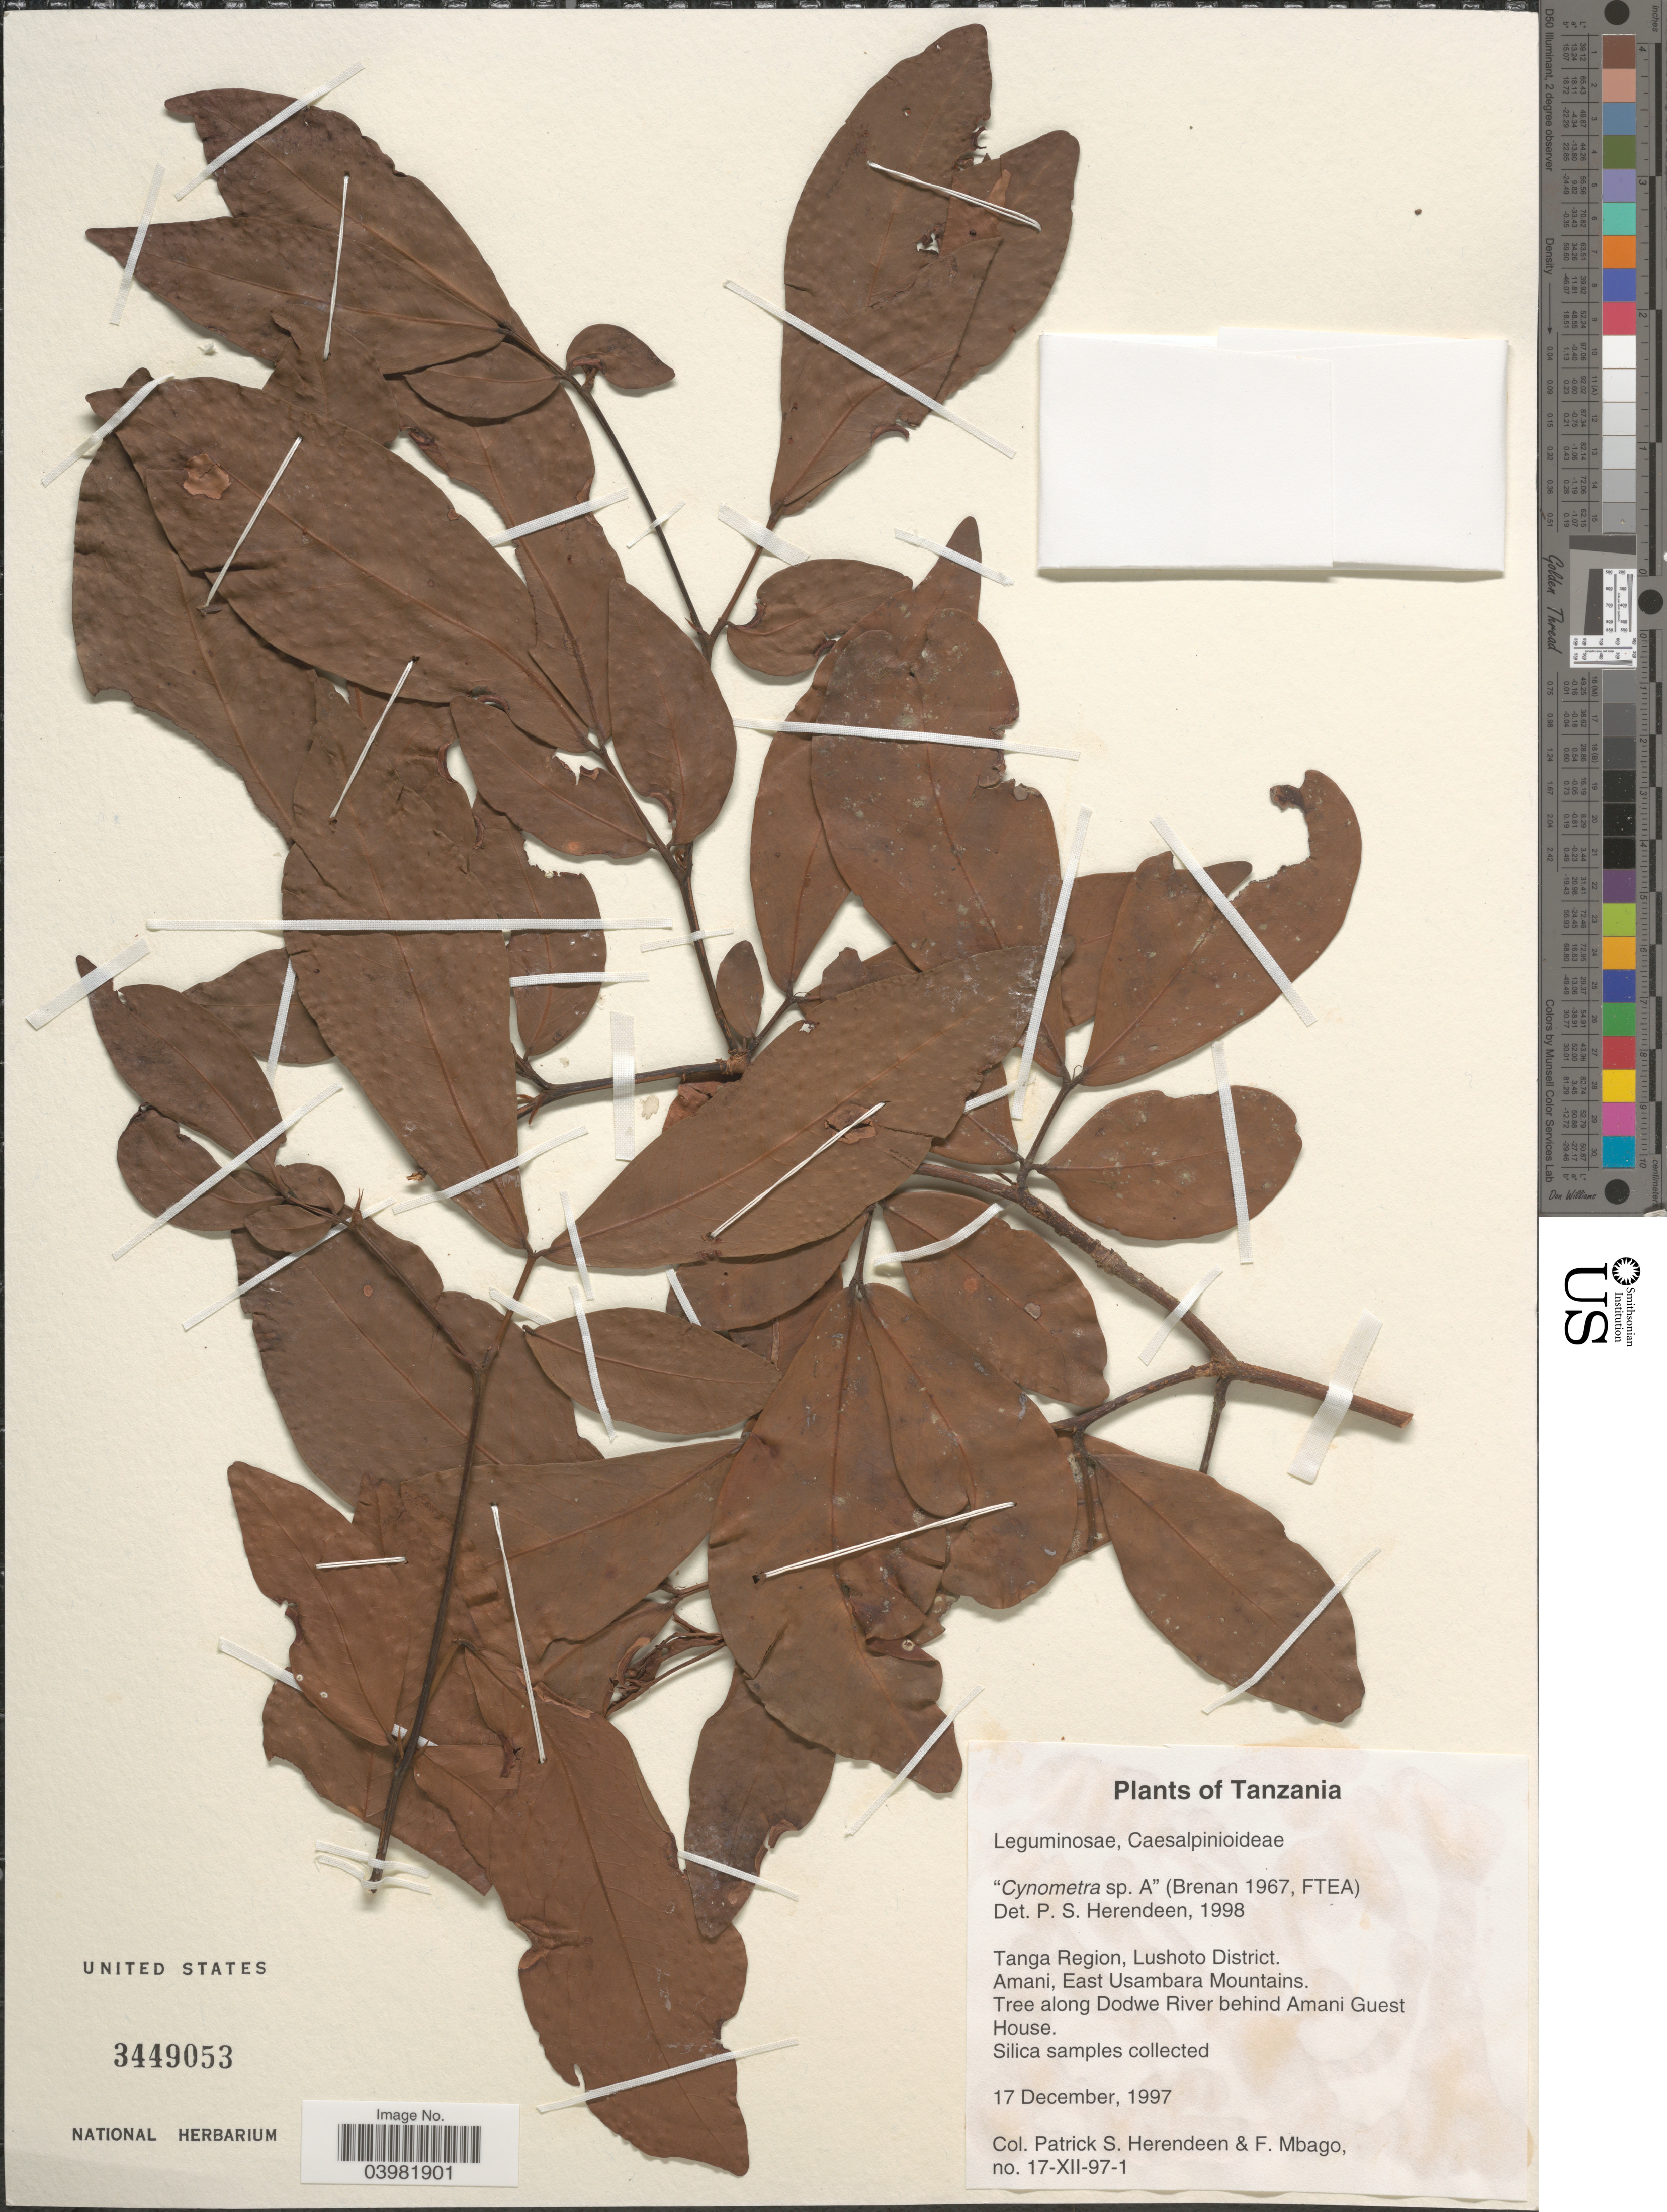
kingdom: Plantae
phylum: Tracheophyta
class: Magnoliopsida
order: Fabales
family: Fabaceae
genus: Cynometra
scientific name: Cynometra sp.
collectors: P. S. Herendeen & F. Mbago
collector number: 17-XII-97-1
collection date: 1997-12-17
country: Tanzania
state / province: Tanga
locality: Tanga Region, Lushoto District. Amani, East Usambara Mountains. Tree along Dodwe River behind Amani Guest House.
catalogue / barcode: US 3449053